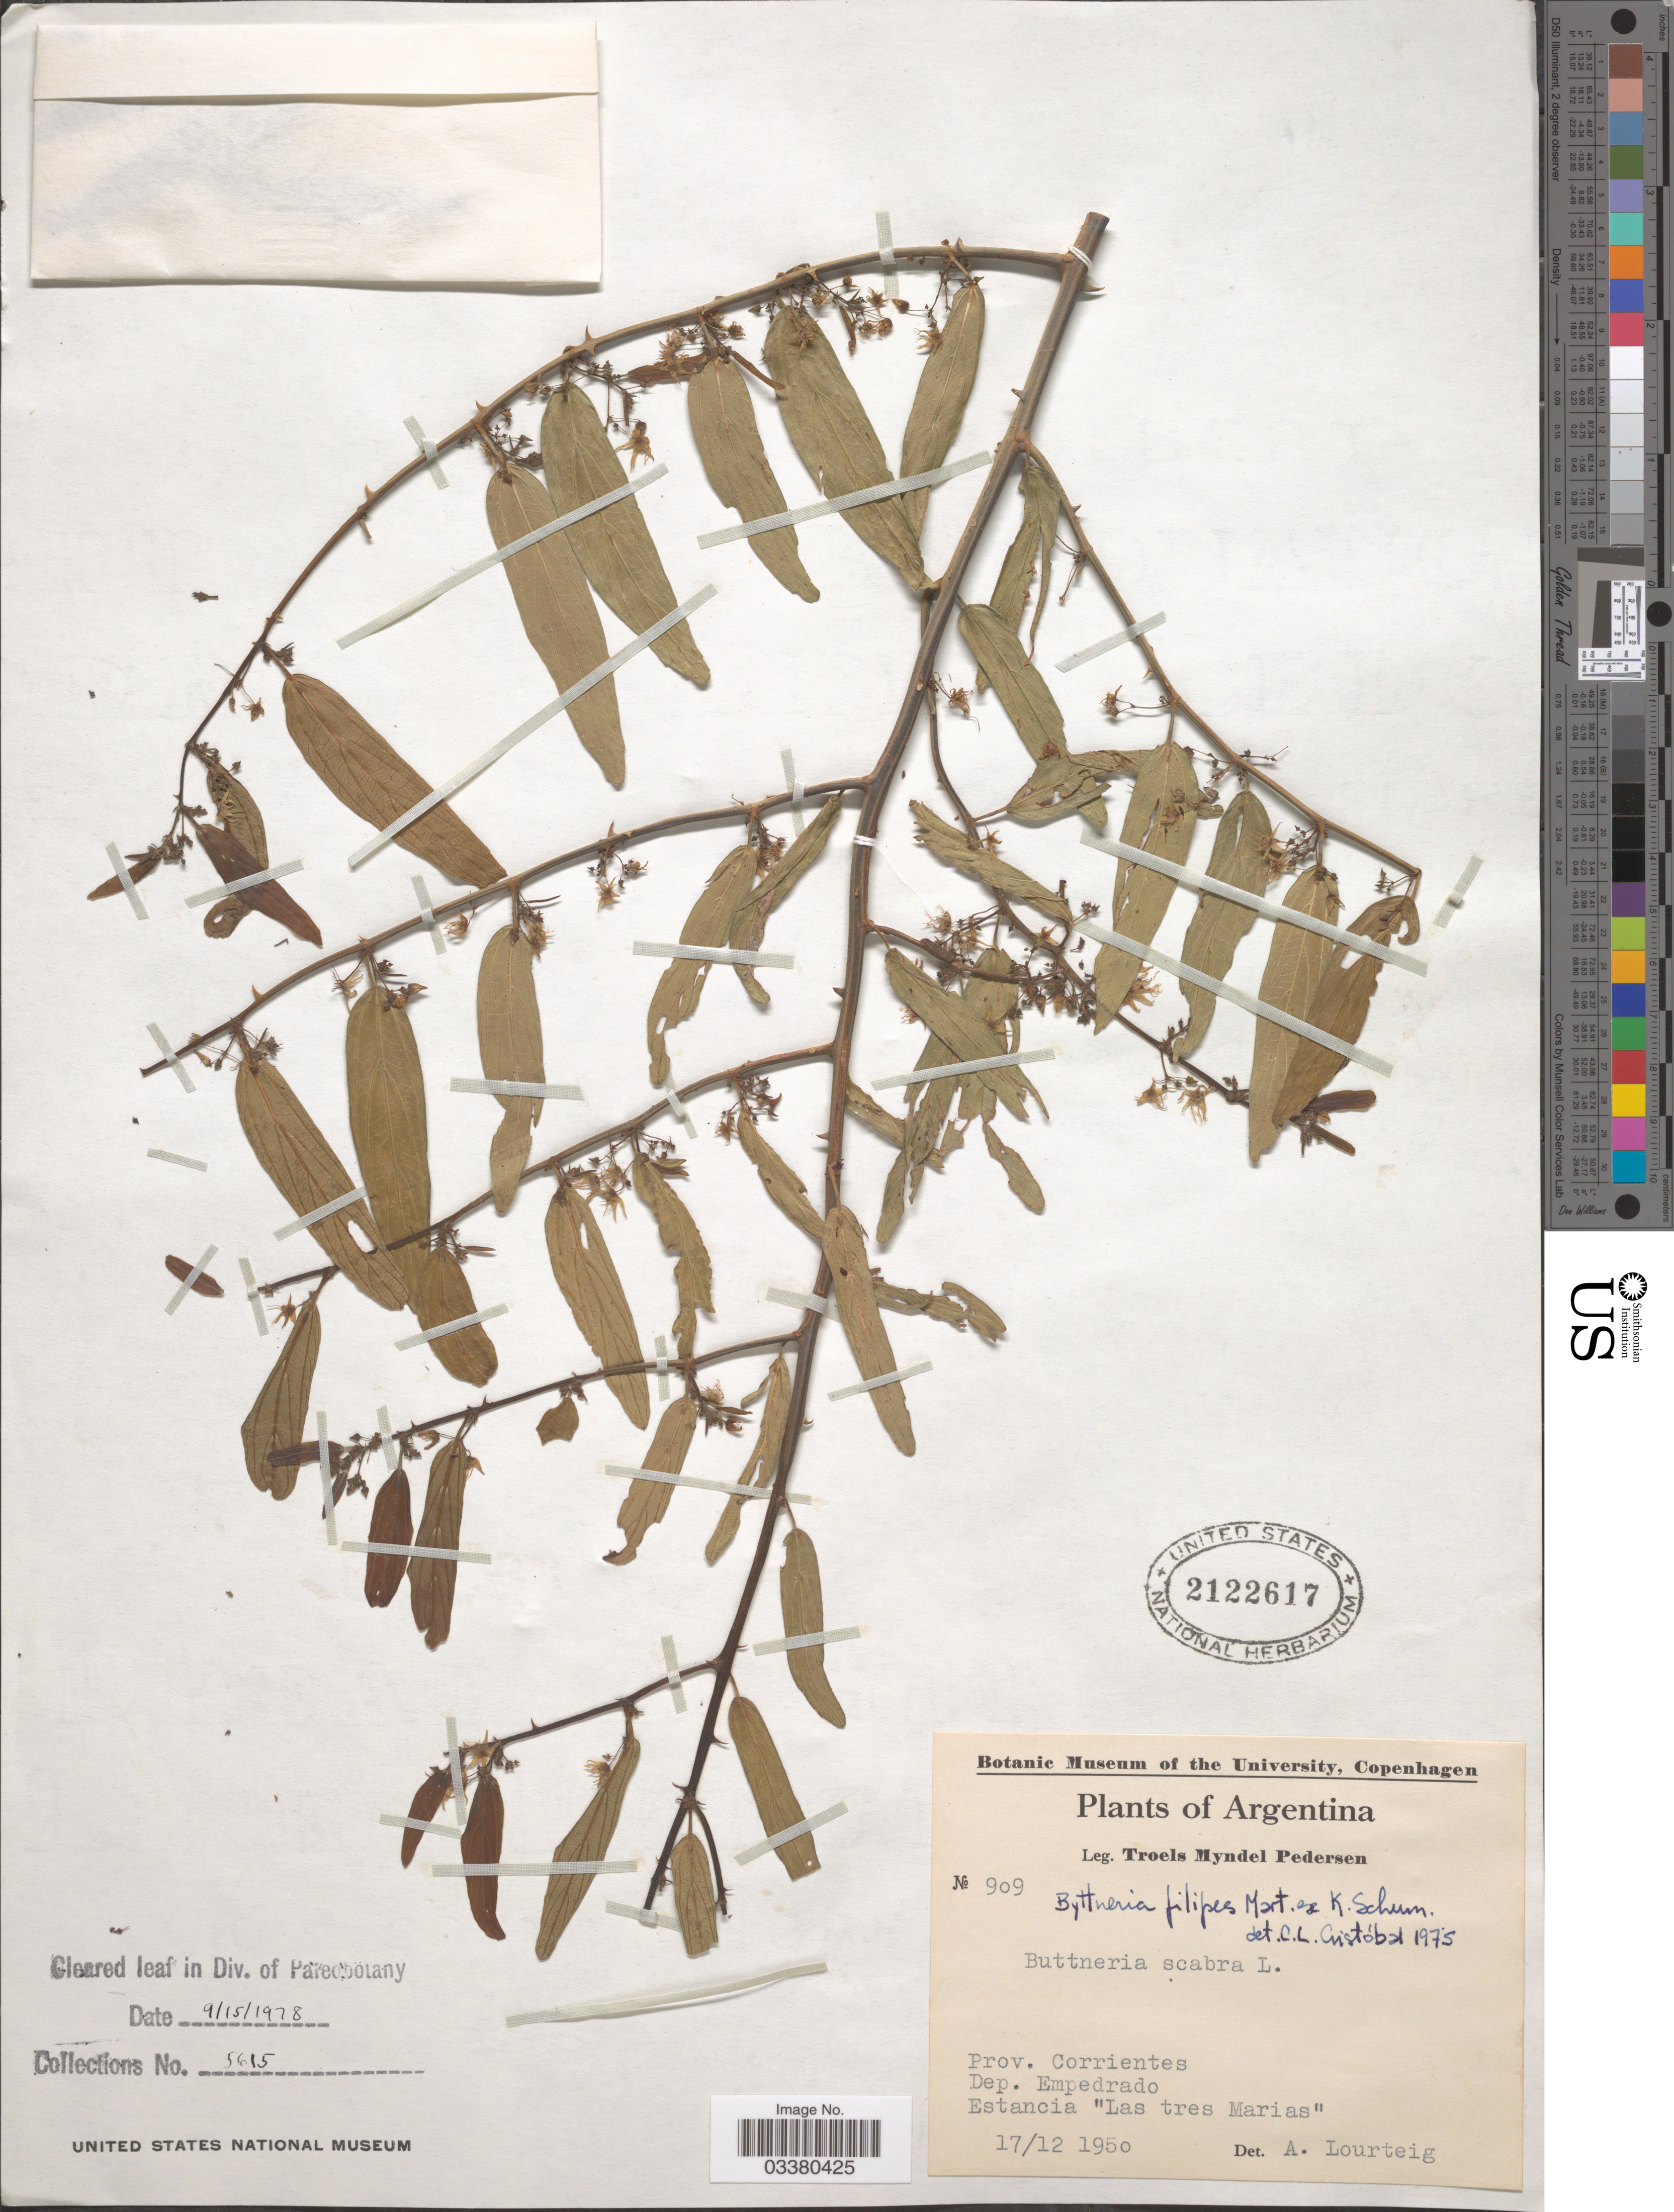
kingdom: Plantae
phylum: Tracheophyta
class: Magnoliopsida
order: Malvales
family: Malvaceae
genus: Byttneria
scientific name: Byttneria filipes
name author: C. Mart. ex K. Schum.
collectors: T. Pederson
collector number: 909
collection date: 1950-12-17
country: Argentina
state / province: Corrientes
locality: Dep. Empedrado. Estancia "Las tres Marias".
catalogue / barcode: US 2122617